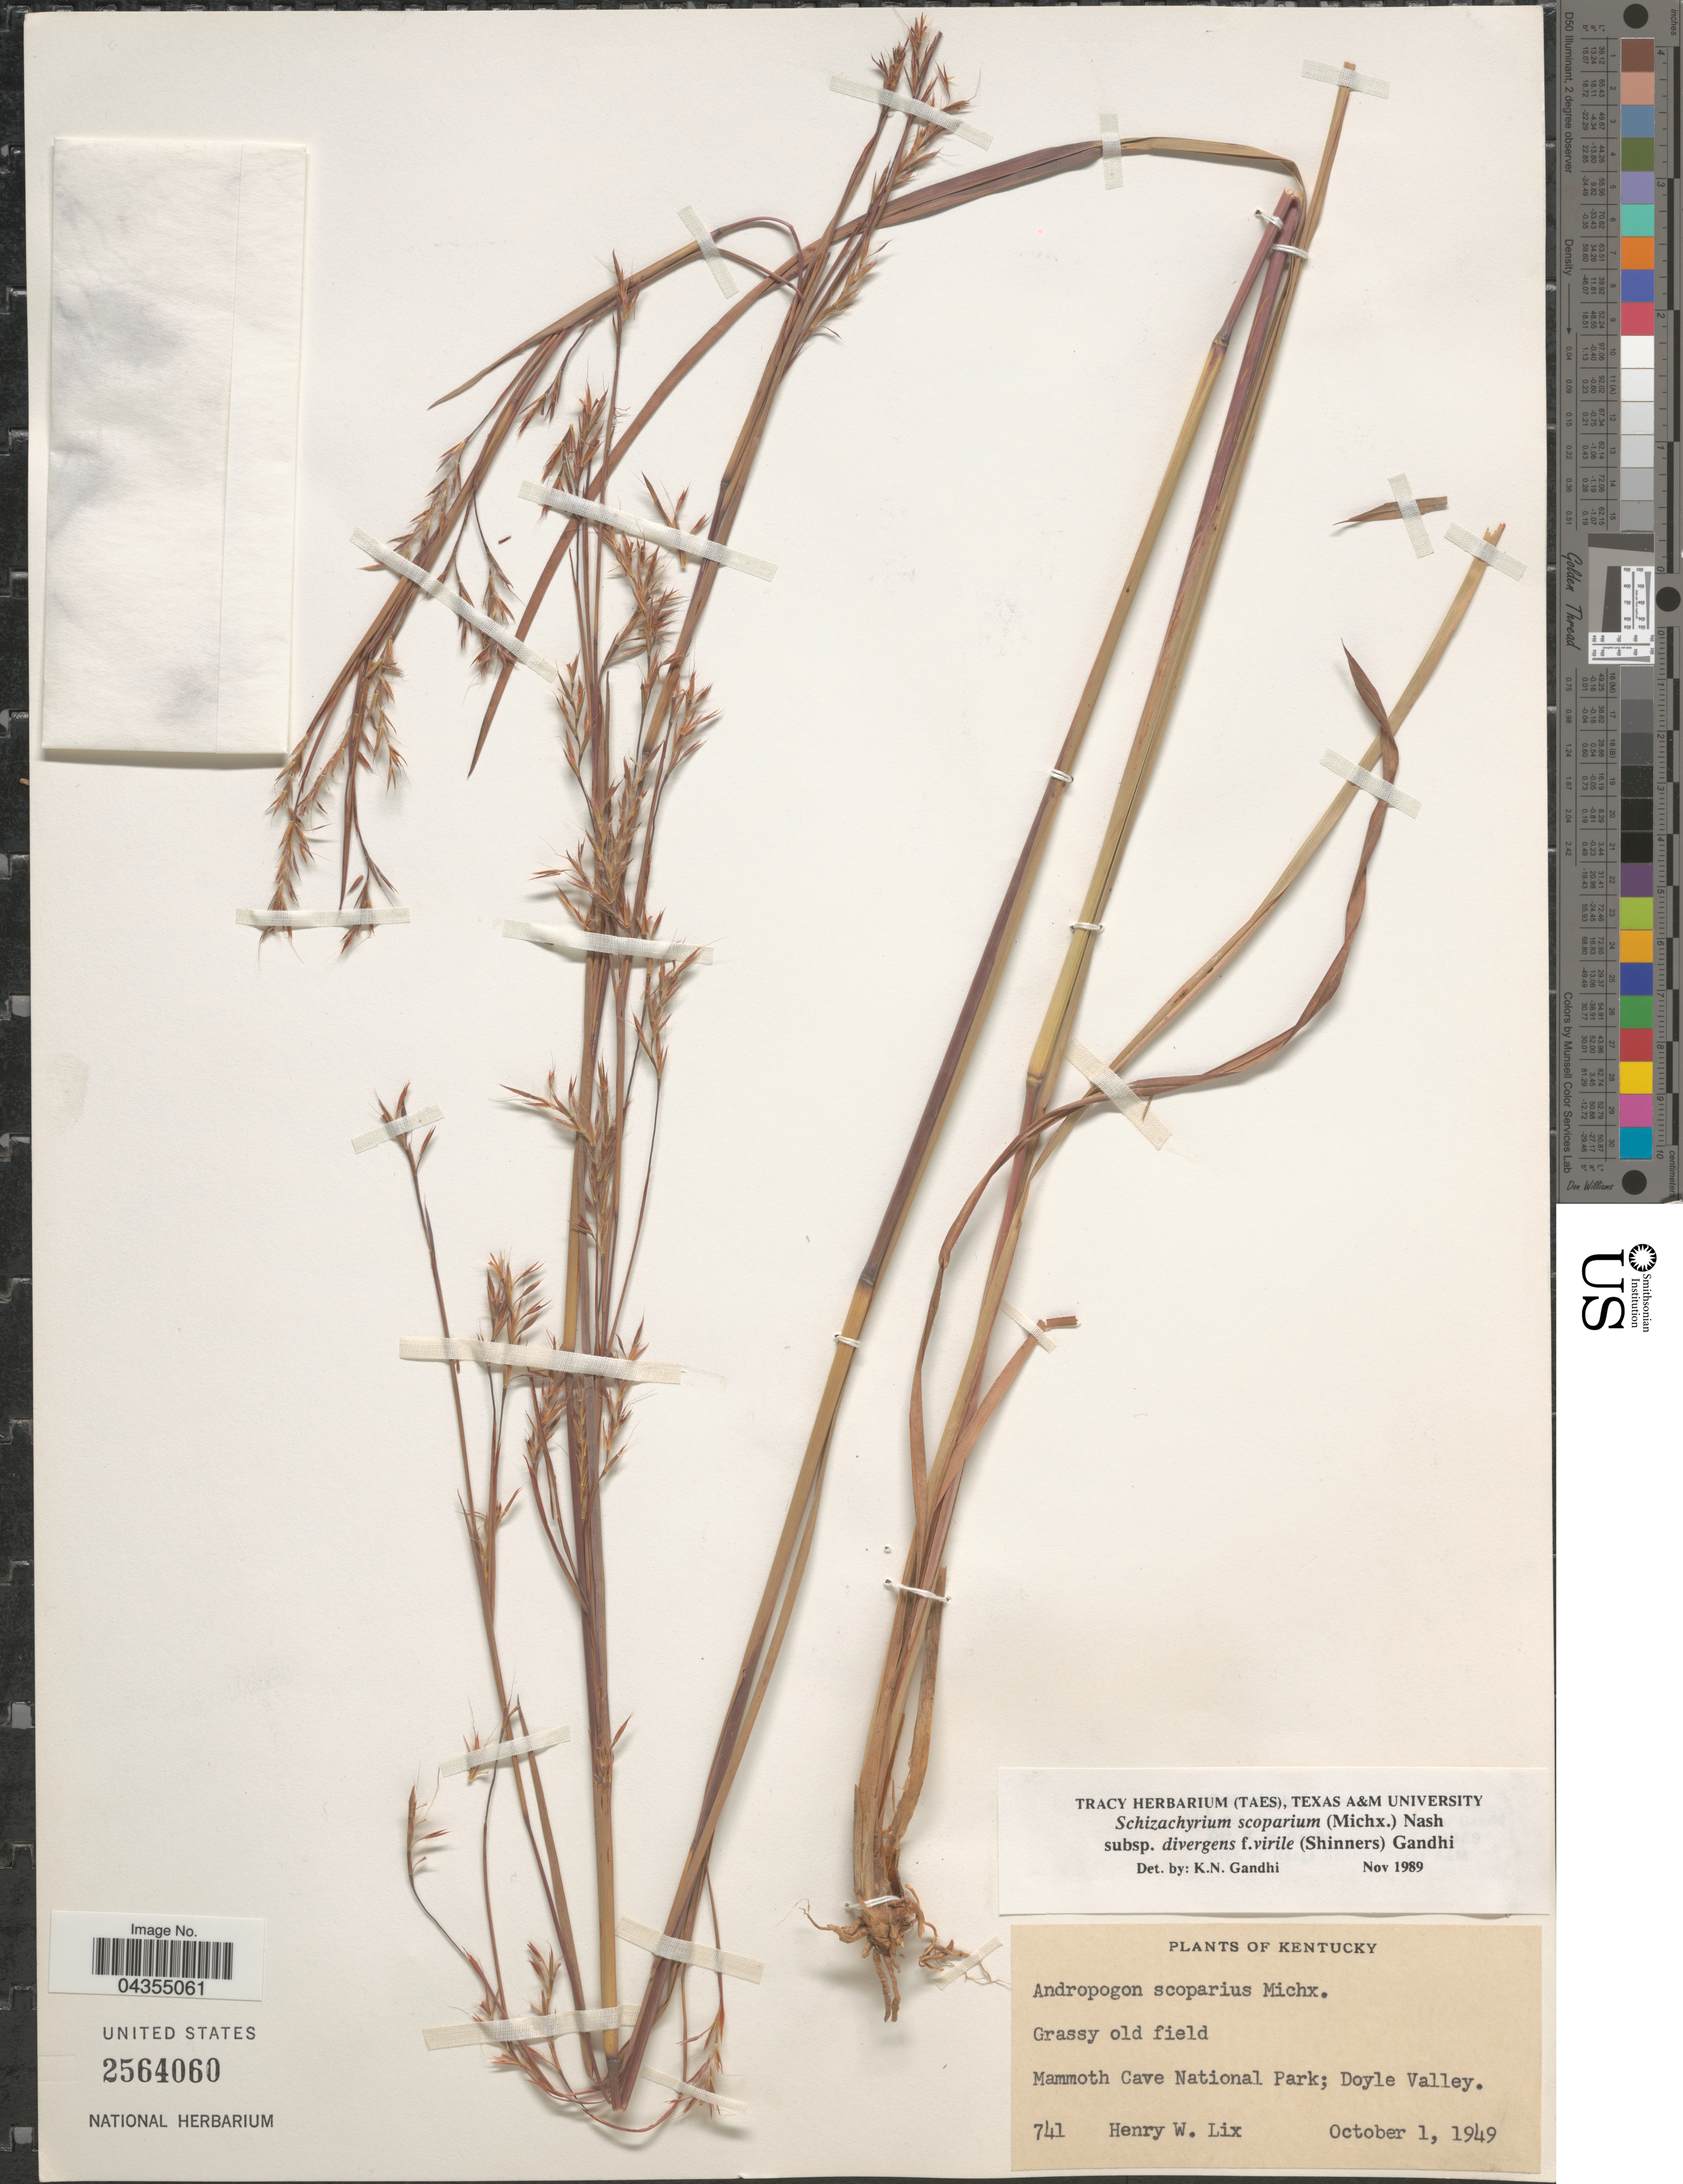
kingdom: Plantae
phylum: Tracheophyta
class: Liliopsida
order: Poales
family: Poaceae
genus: Schizachyrium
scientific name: Schizachyrium scoparium var. divergens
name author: (Hack.) Gould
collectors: H. W. Lix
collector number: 741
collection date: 1949-10-01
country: United States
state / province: Kentucky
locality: Grassy old field. Mammoth Cave National Park; Doyle Valley.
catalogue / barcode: US 2564060